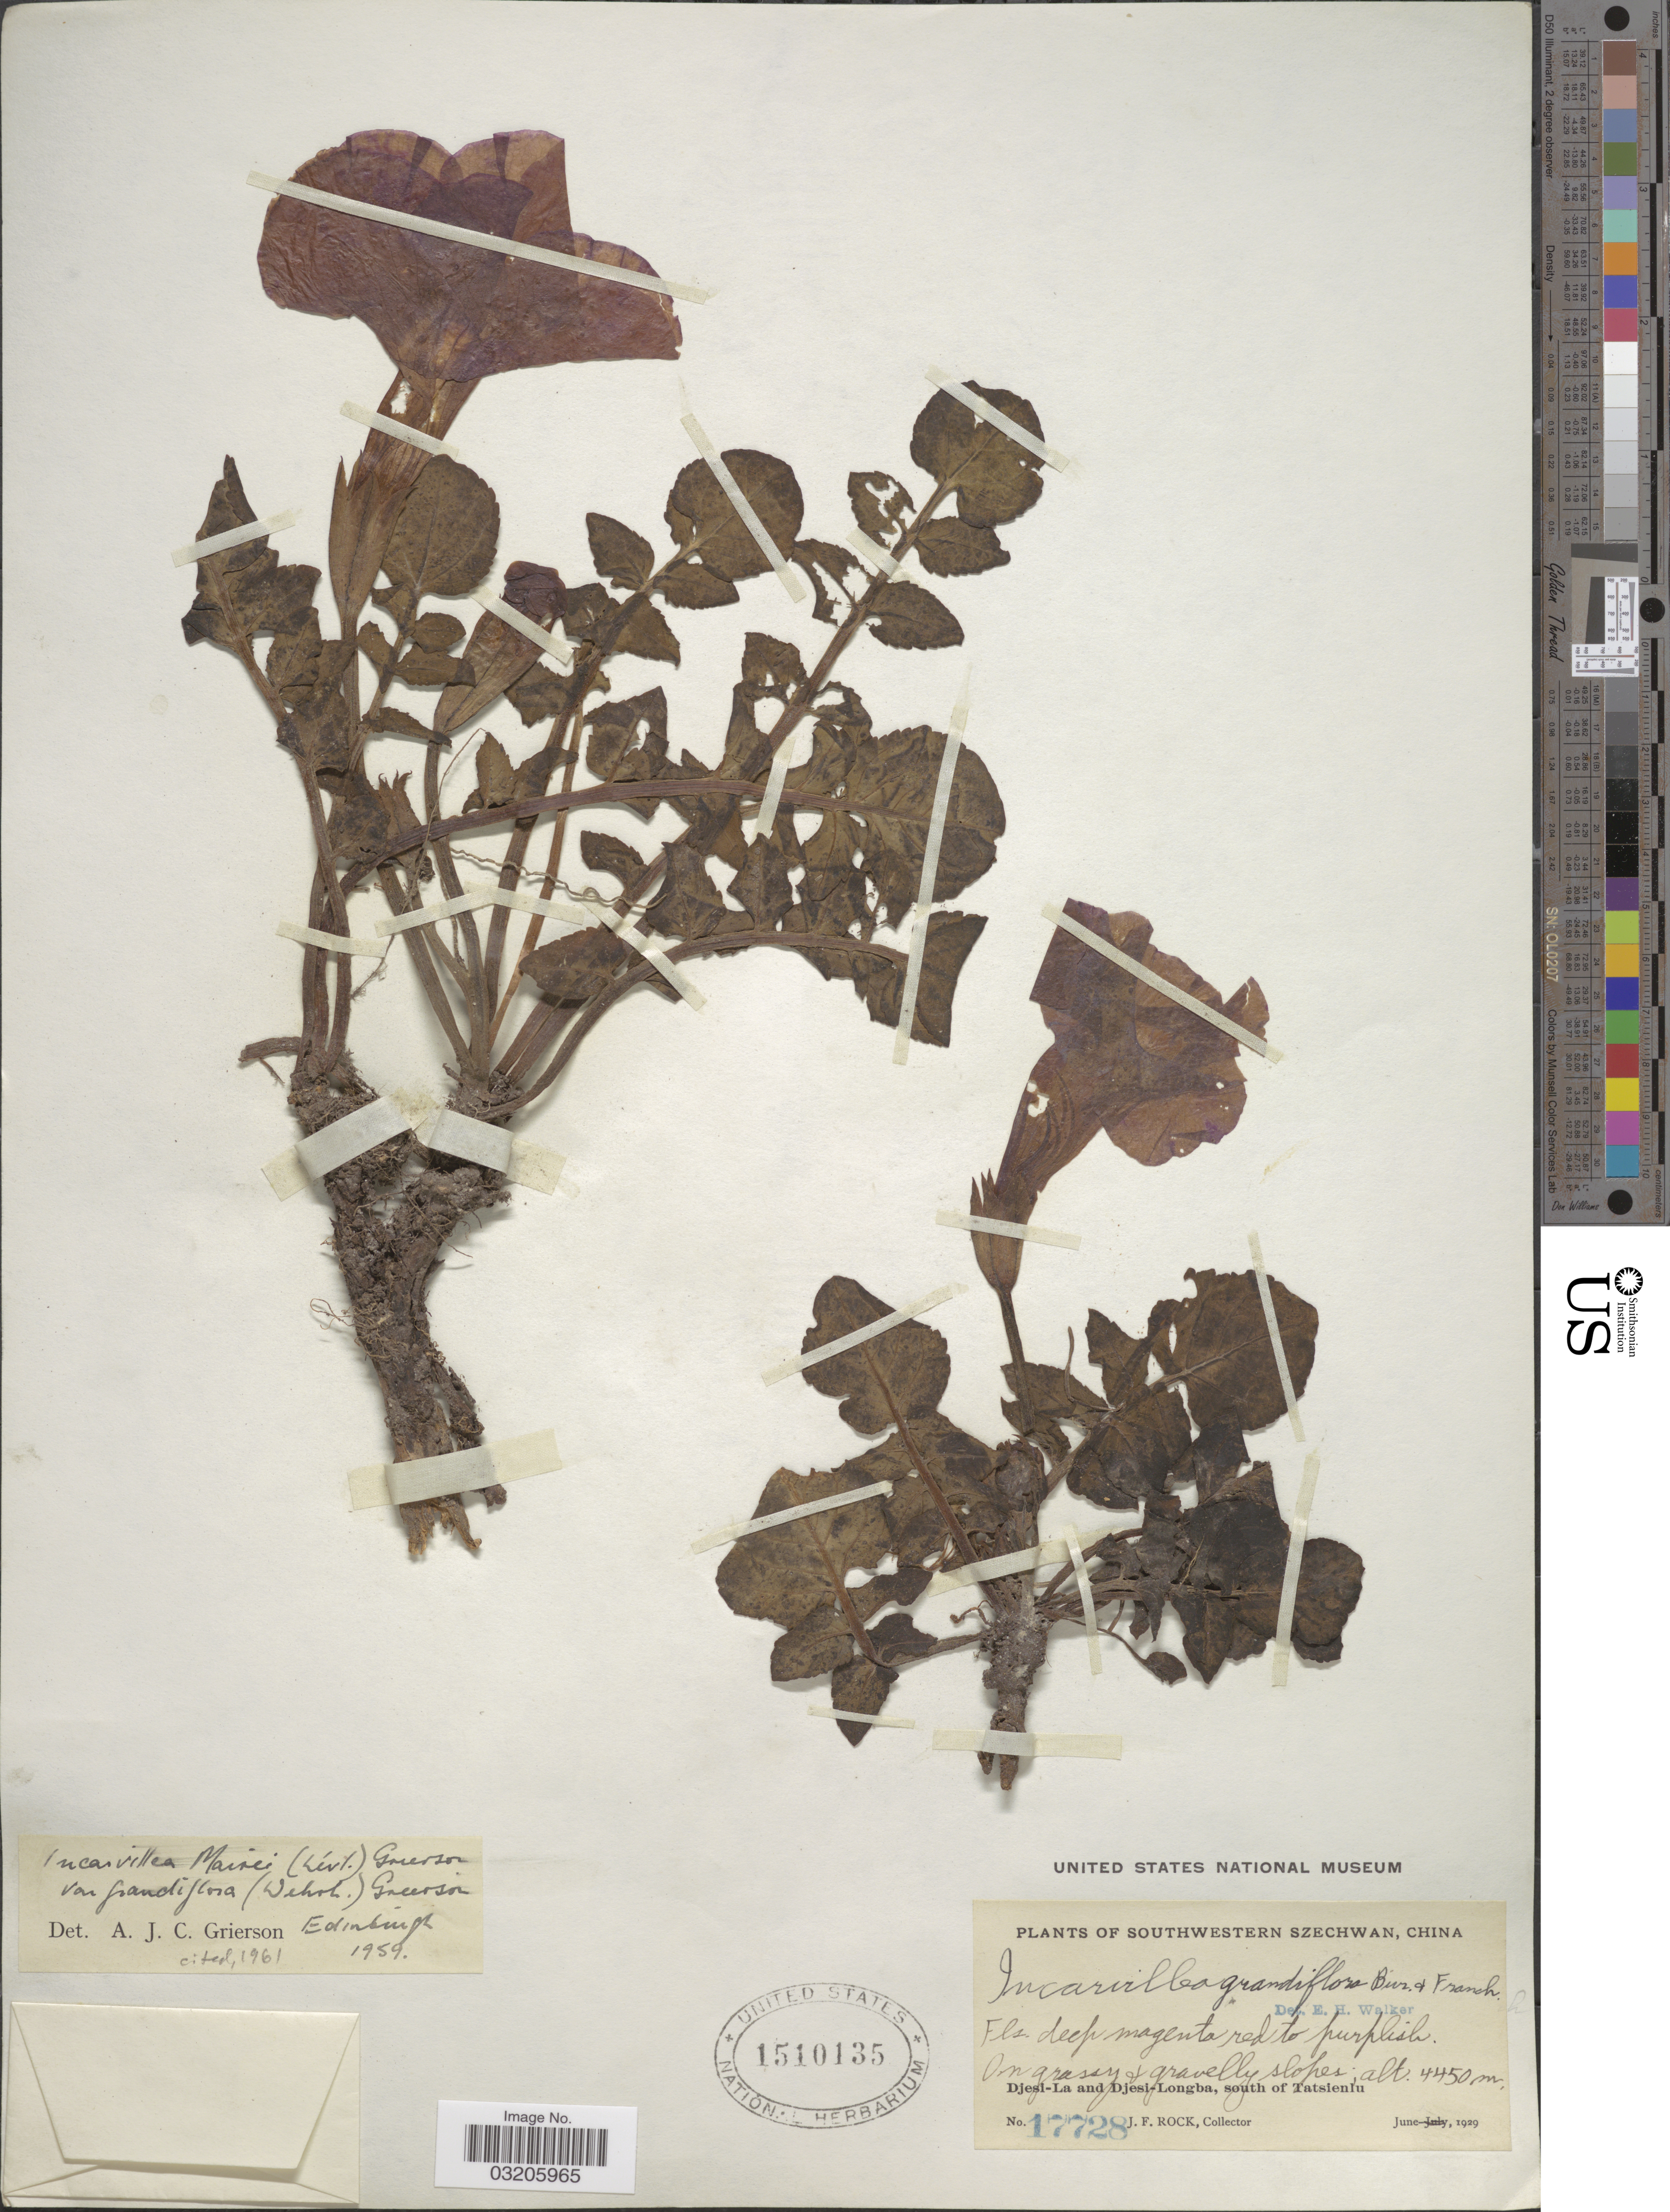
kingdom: Plantae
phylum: Tracheophyta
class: Magnoliopsida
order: Lamiales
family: Bignoniaceae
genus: Incarvillea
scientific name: Incarvillea mairei var. grandiflora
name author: (Wehrh.) Grierson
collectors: J. Rock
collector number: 17728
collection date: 1929-06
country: China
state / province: Sichuan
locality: Southwestern Szechwan. Djesi-La and Djesi-Longba, south of Tatsienlu.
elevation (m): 4450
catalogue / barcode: US 1510135